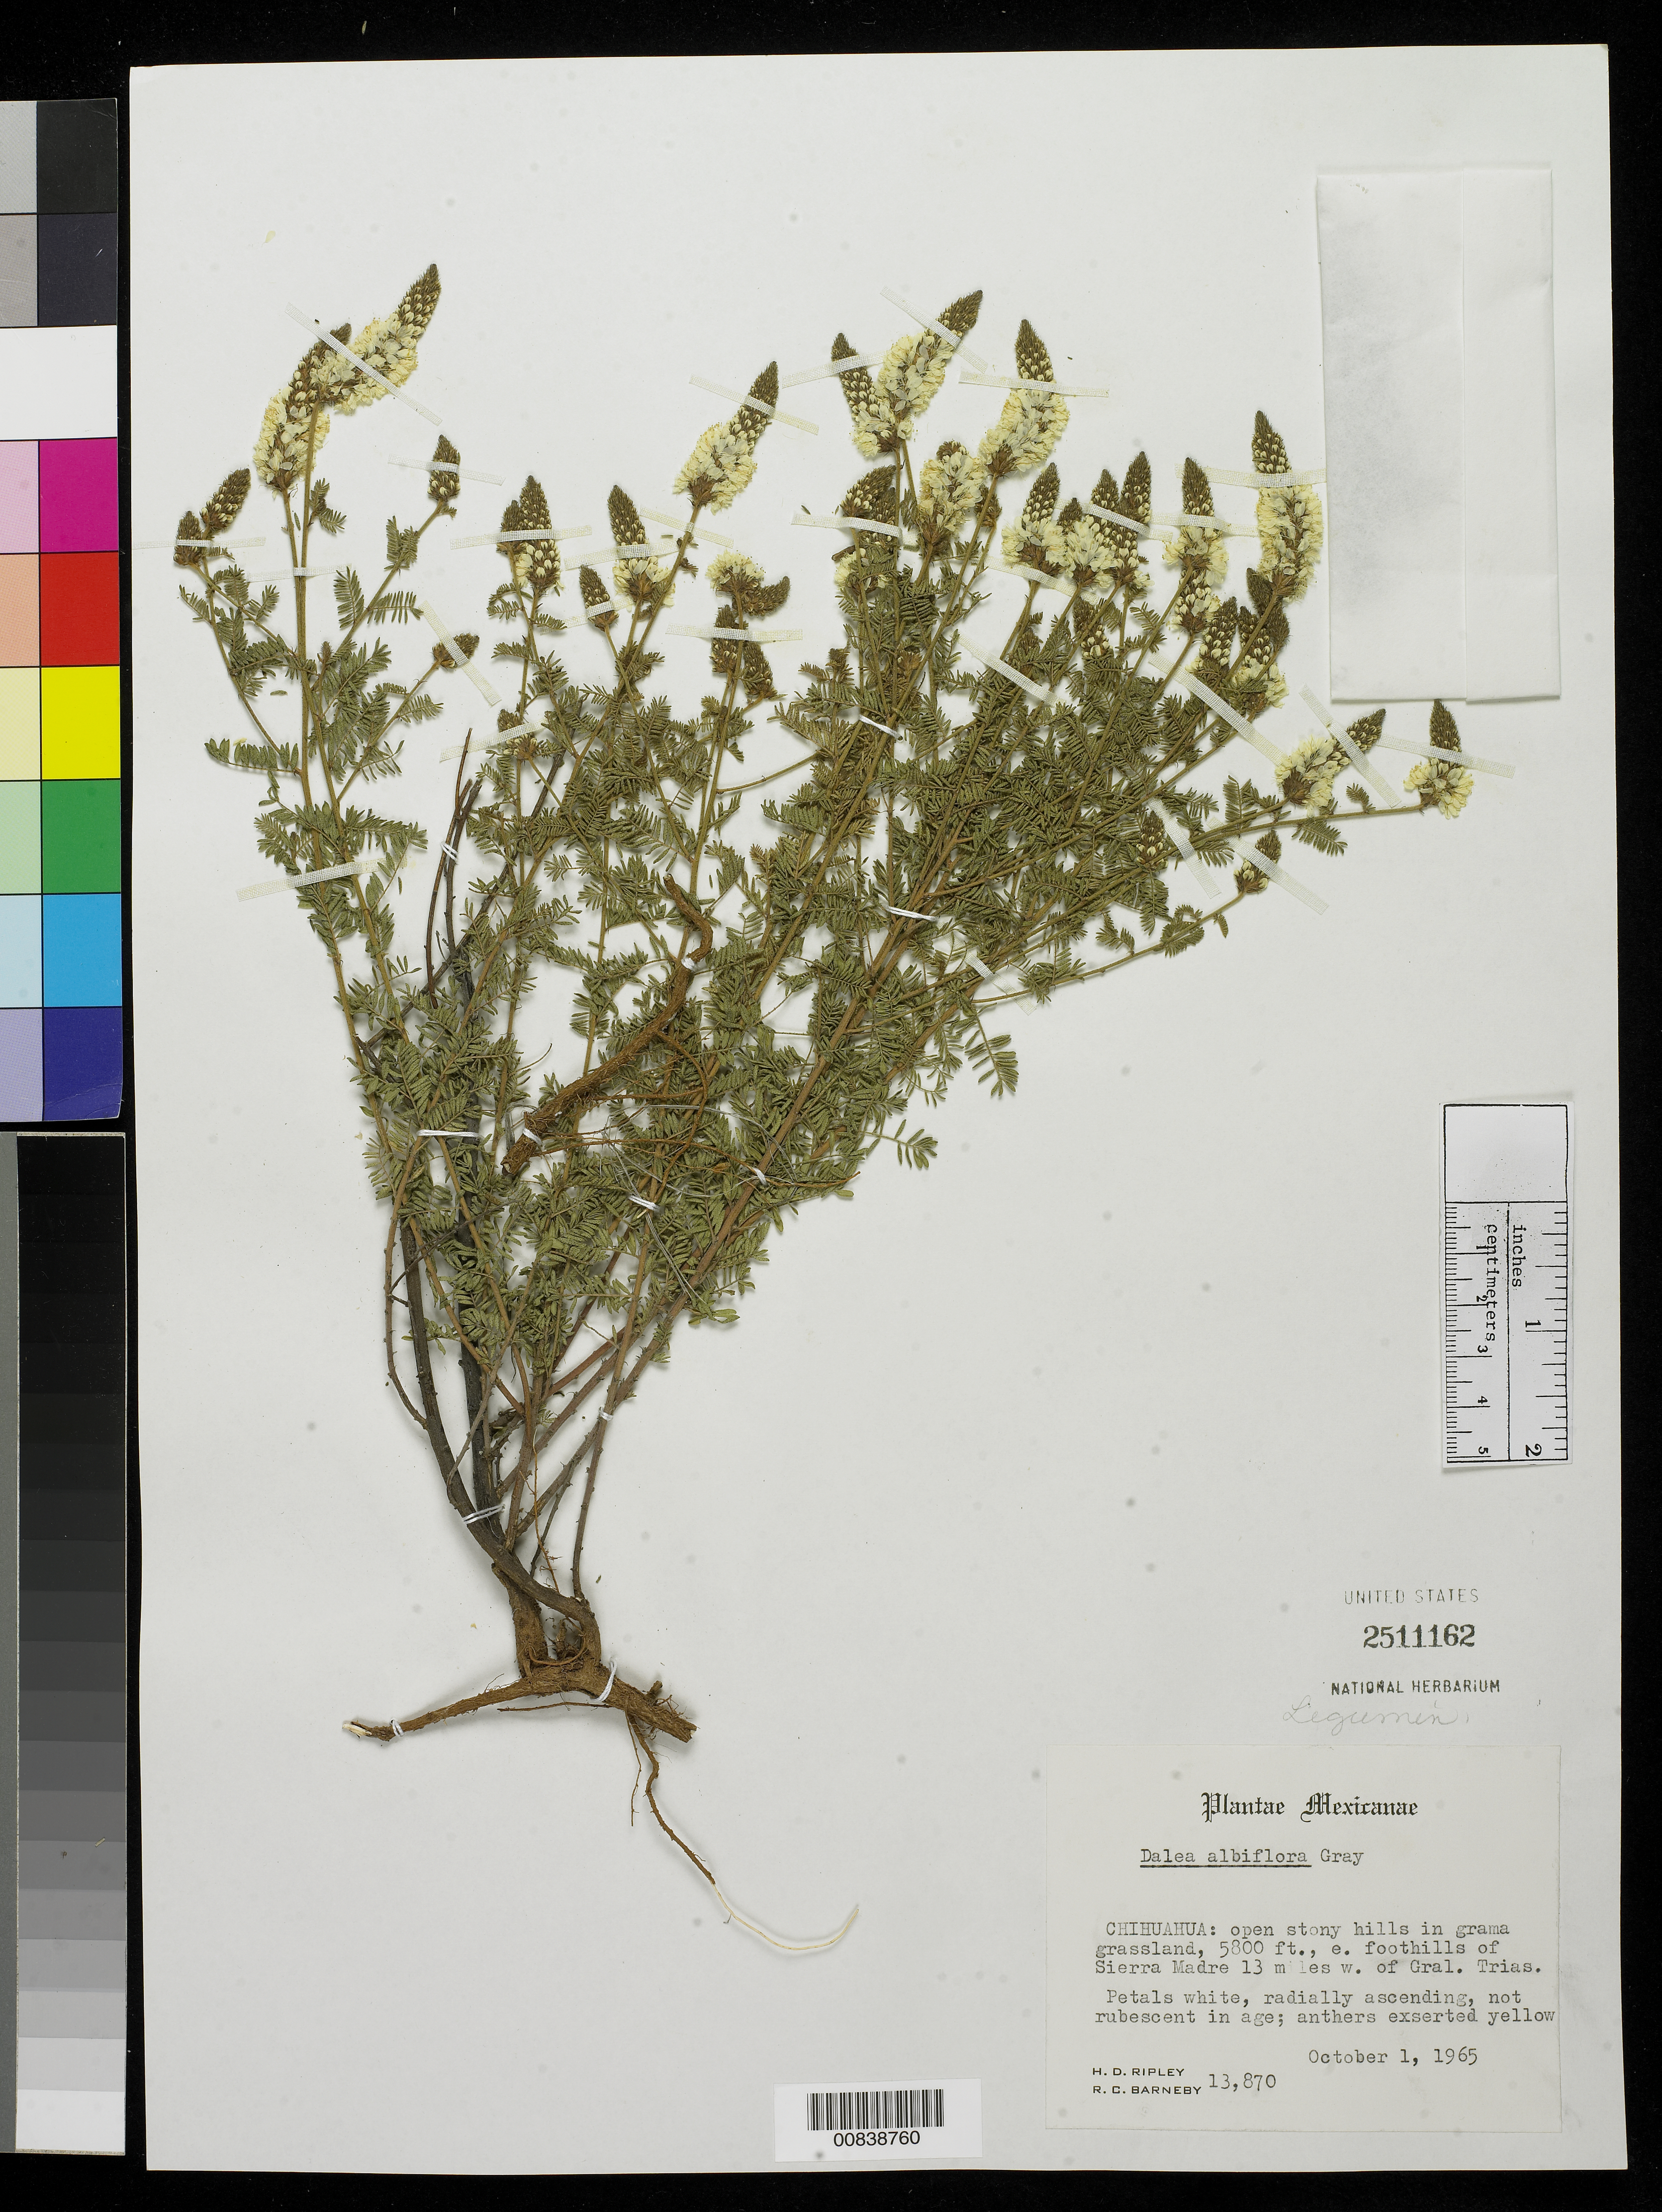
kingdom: Plantae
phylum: Tracheophyta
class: Magnoliopsida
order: Fabales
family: Fabaceae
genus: Dalea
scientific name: Dalea albiflora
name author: A. Gray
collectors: H. Ripley & R. C. Barneby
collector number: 13870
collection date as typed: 01 Oct 1965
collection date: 1965-10-01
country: Mexico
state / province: Chihuahua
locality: E. foothills of Sierra Madre 13 miles W. of Gral. Trias.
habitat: Open stony hills in Grama Grassland.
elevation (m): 1768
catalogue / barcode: US 2511162